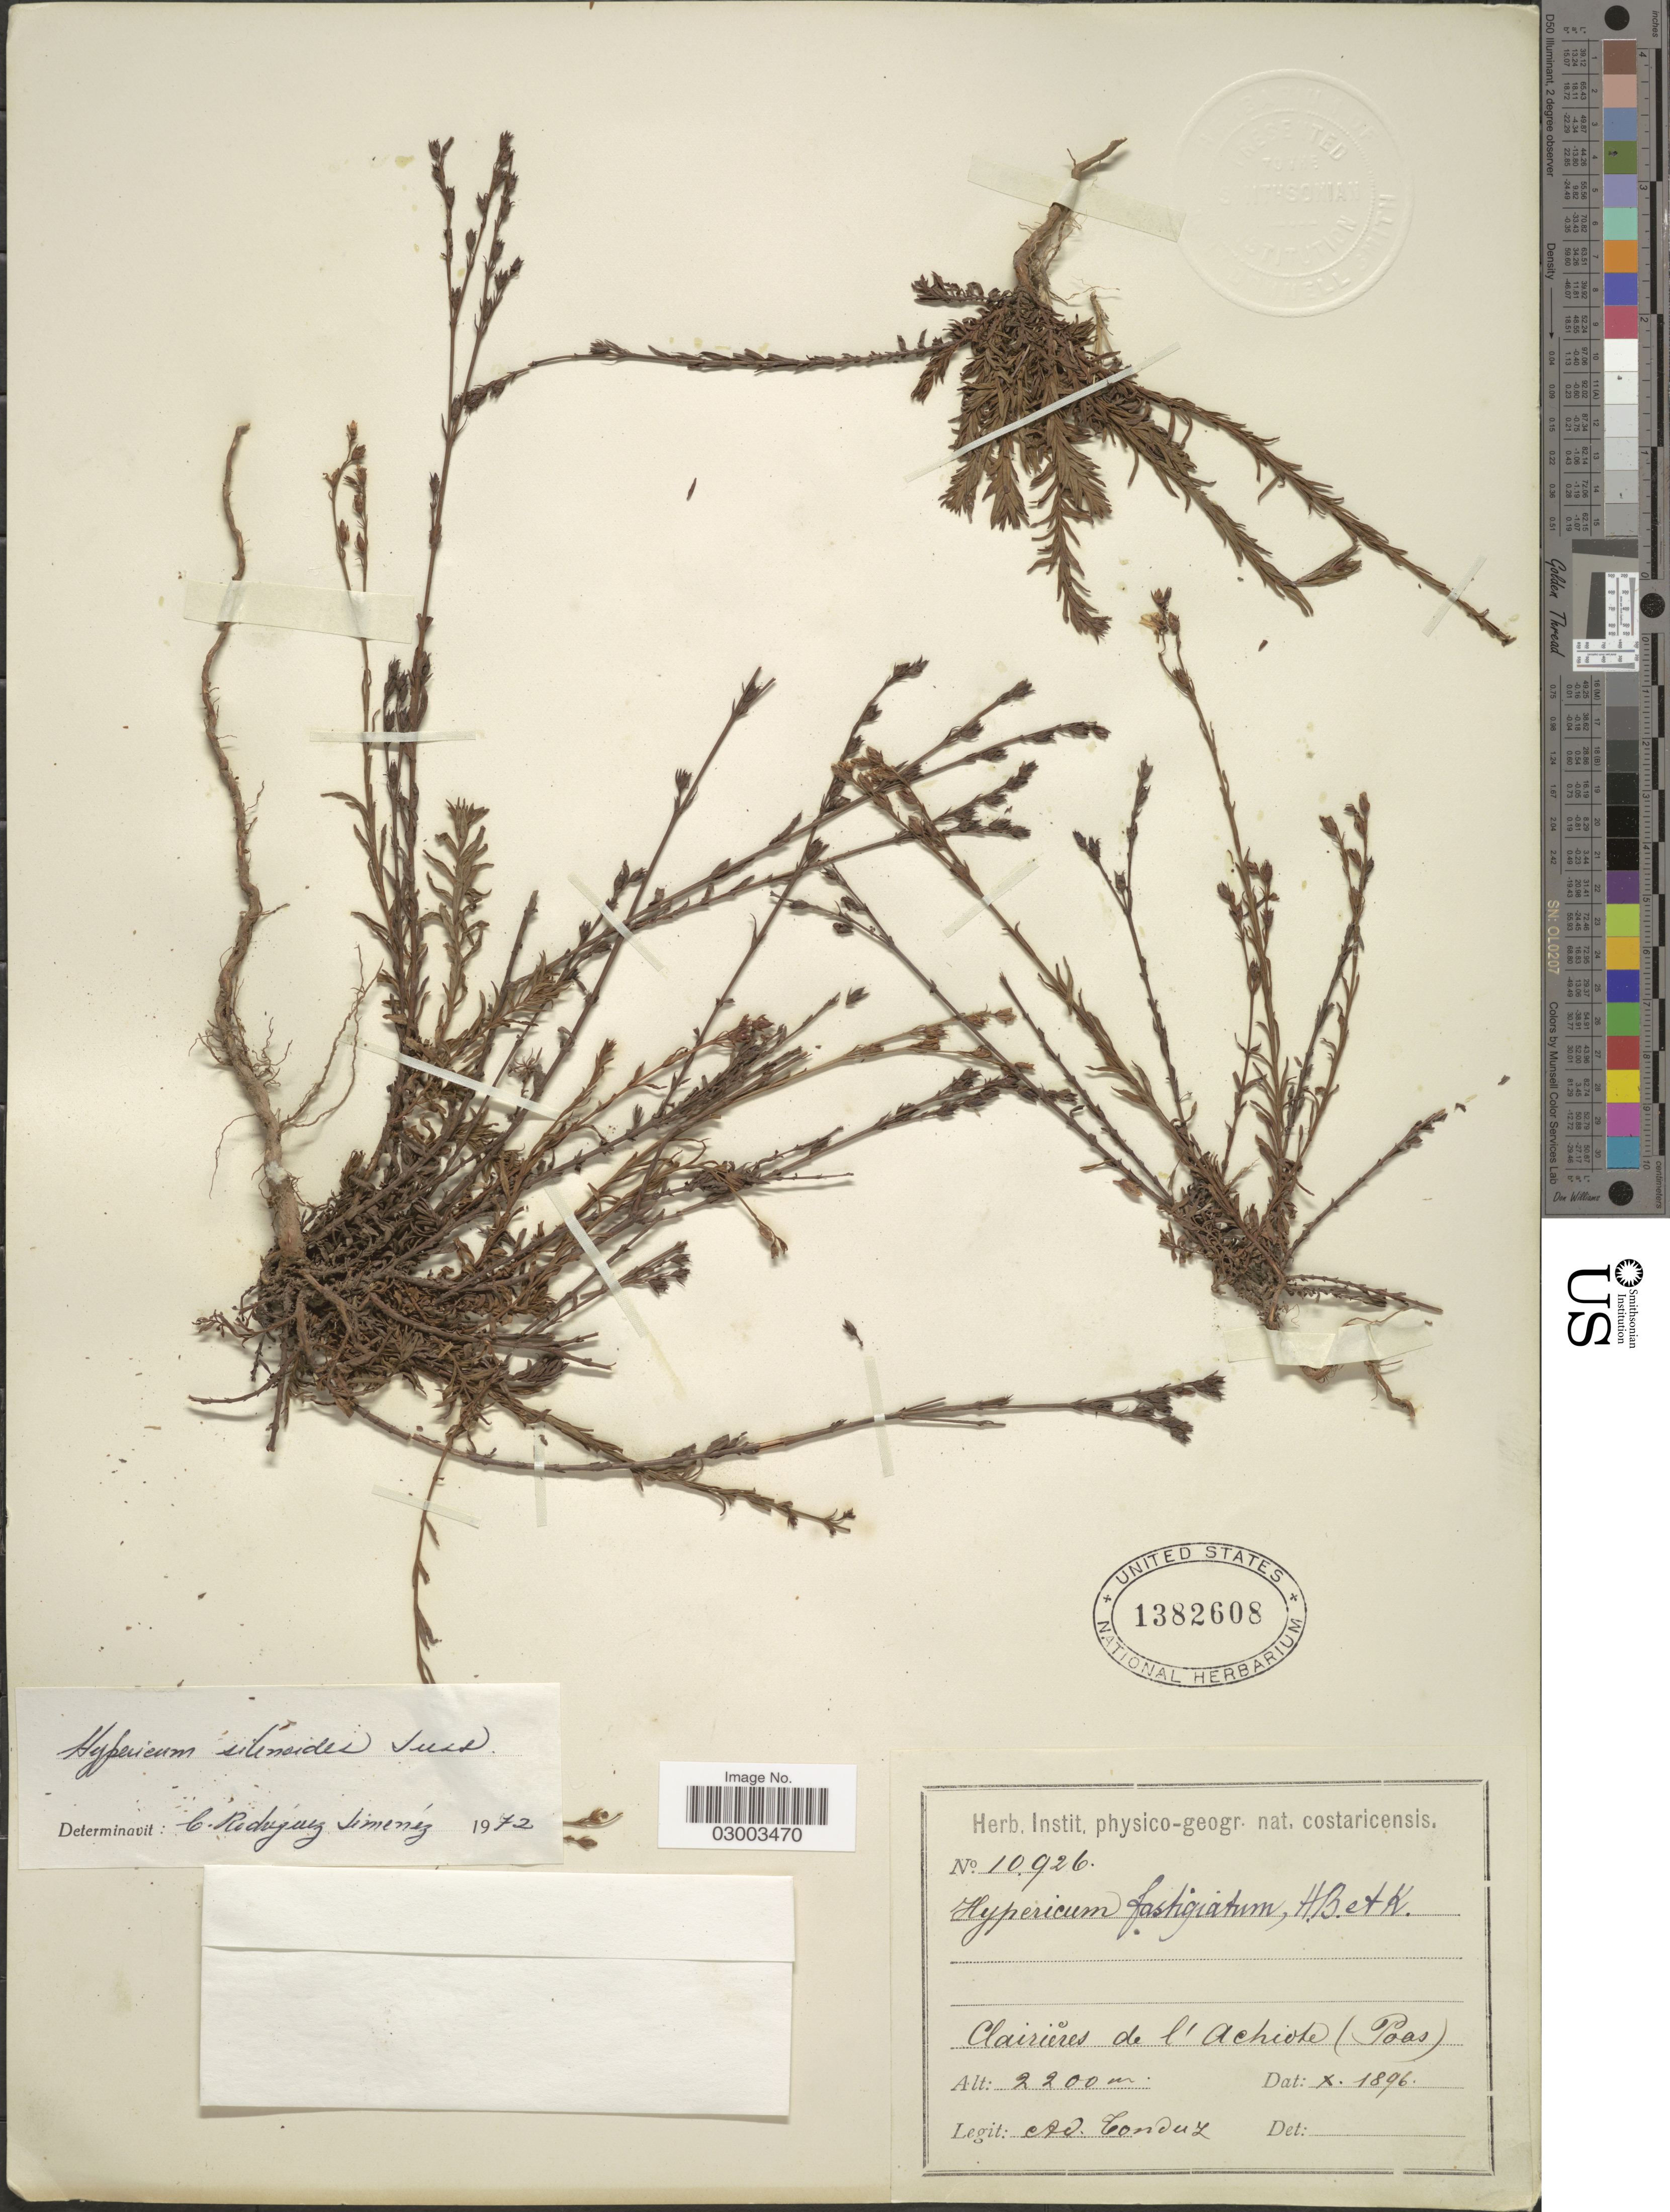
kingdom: Plantae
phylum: Tracheophyta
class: Magnoliopsida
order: Malpighiales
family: Hypericaceae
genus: Hypericum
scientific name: Hypericum silenoides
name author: Juss.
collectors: A. Tonduz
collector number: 10926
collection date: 1896-10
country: Costa Rica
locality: Clairieres de l'Achiote (Poas).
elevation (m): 2200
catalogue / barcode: US 1382608